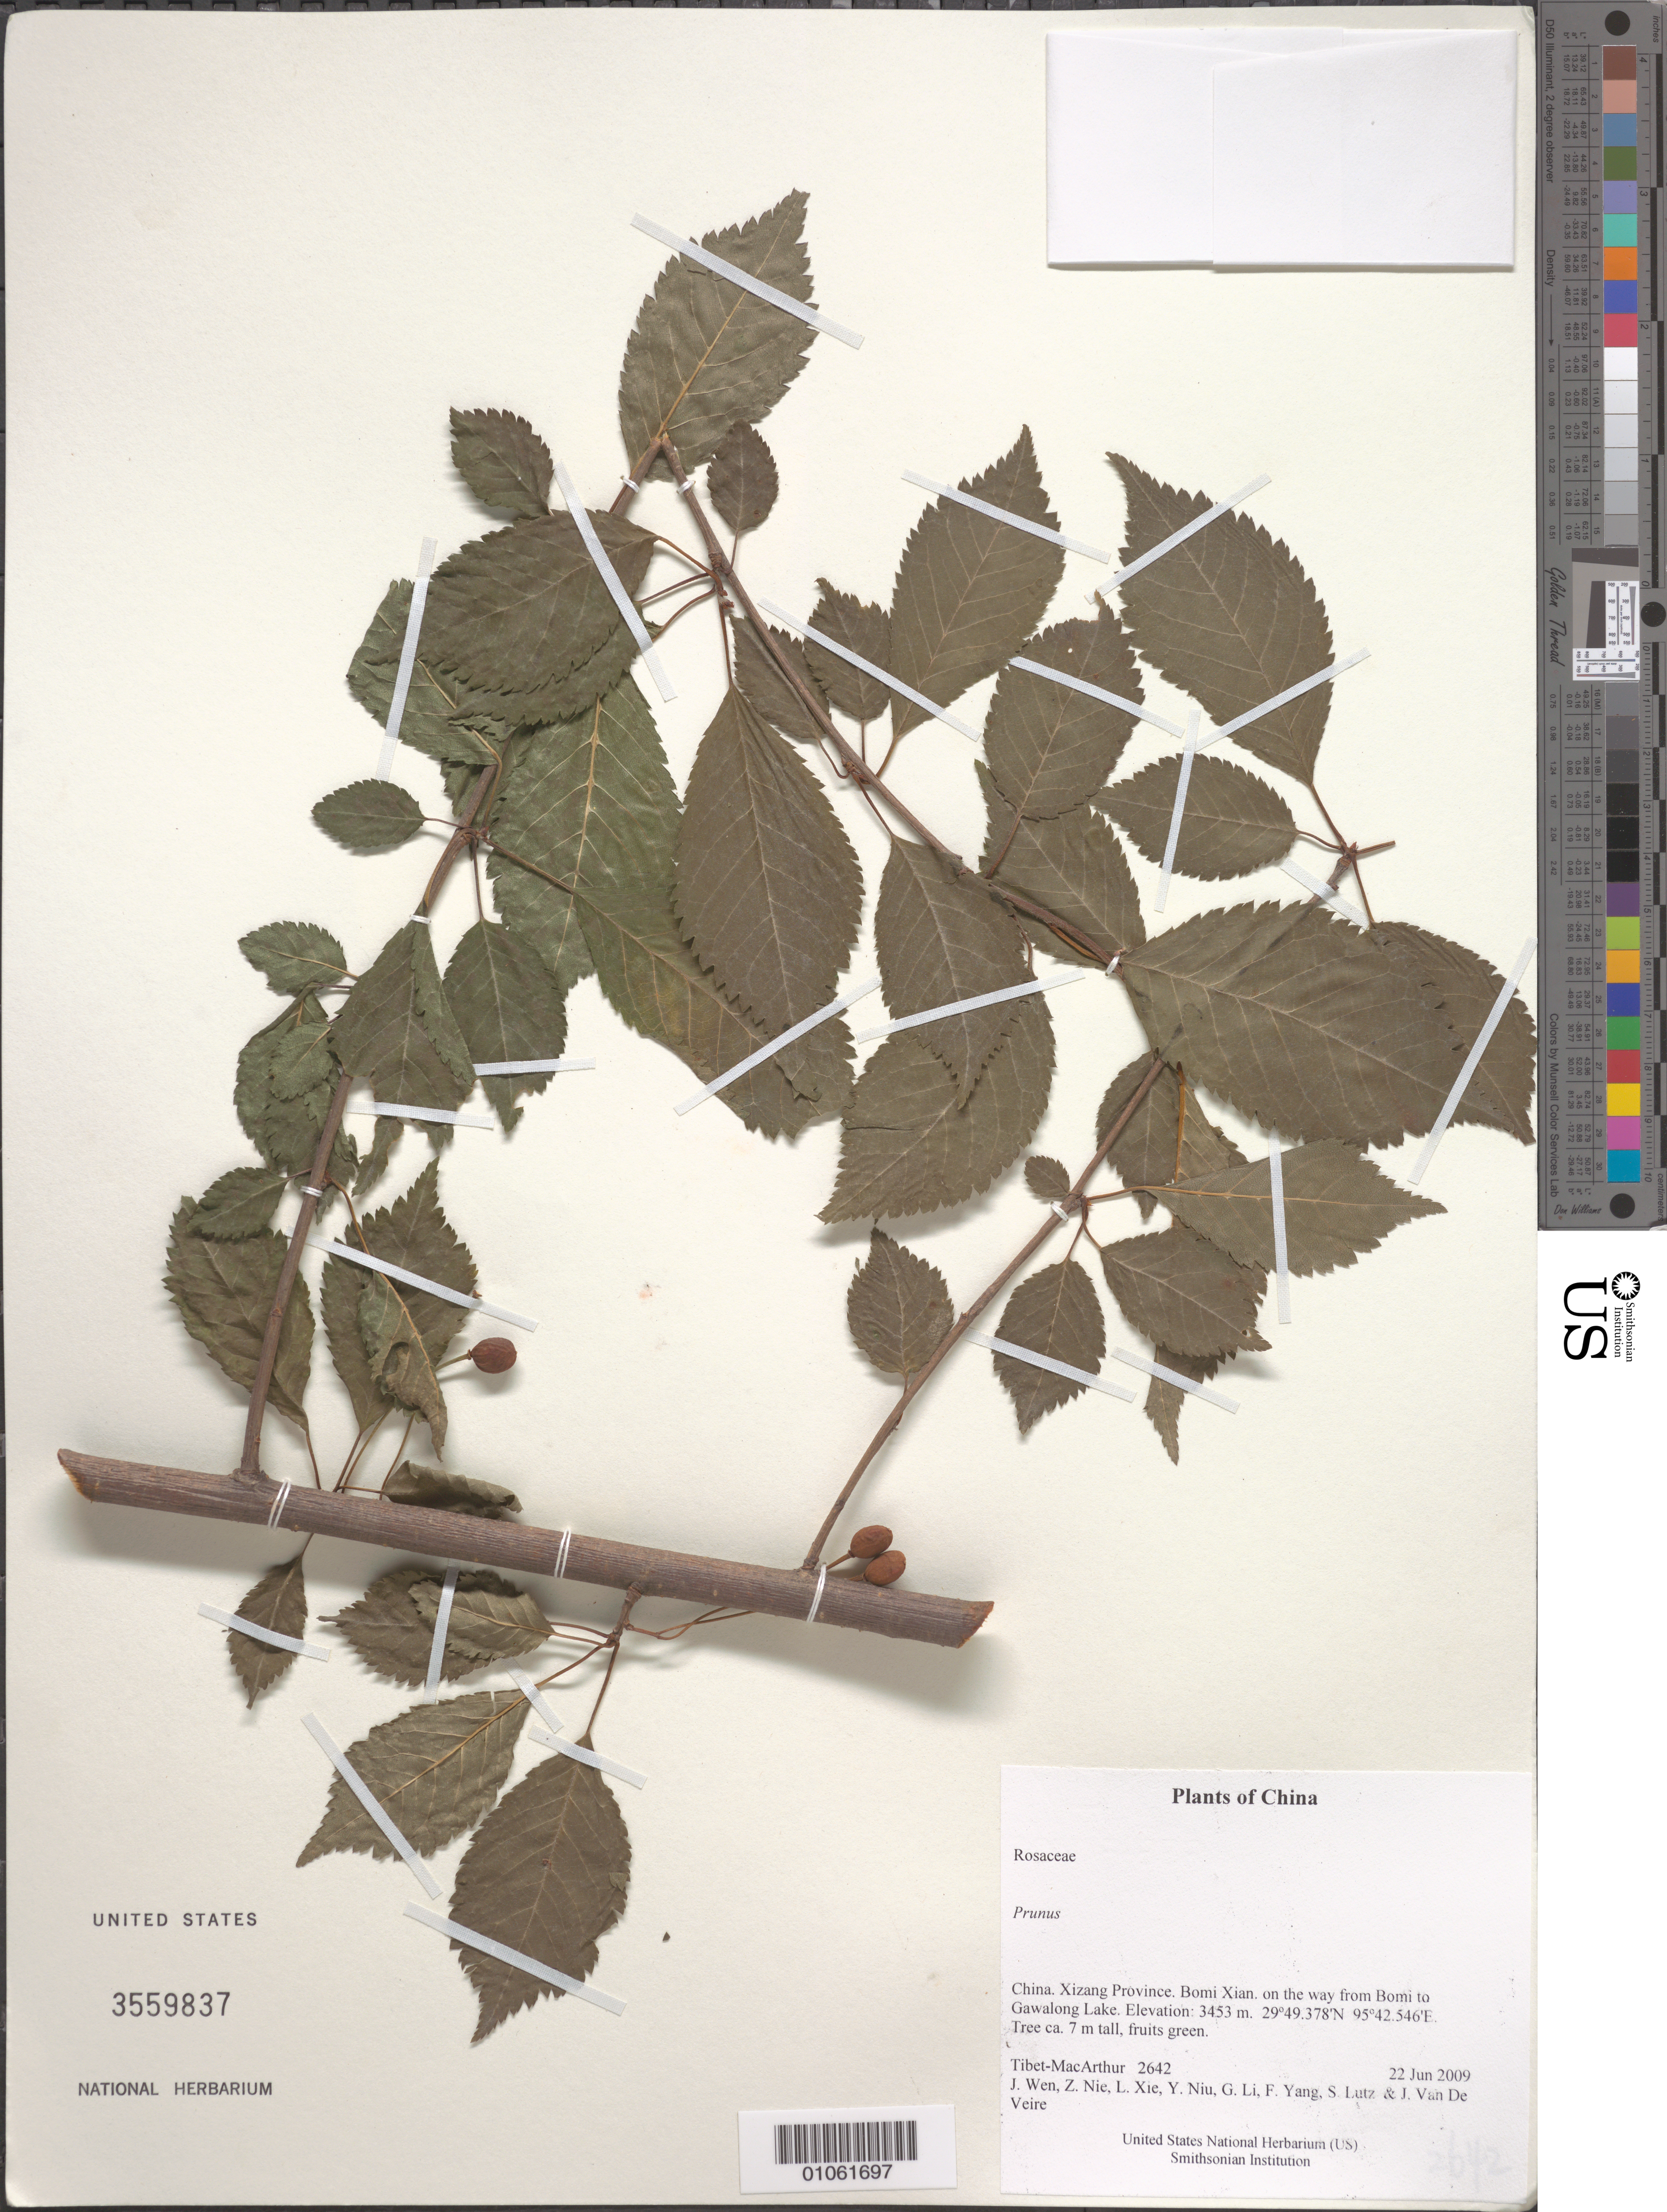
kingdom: Plantae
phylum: Tracheophyta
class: Magnoliopsida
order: Rosales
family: Rosaceae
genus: Prunus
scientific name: Prunus sp.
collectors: Tibet-MacArthur, J. Wen, Z. Nie, L. Xie, Y. Niu, G. Li, F. Yang, S. Lutz & J. Van De Veire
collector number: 2642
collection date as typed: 22 Jun 2009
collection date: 2009-06-22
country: China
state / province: Xizang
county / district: Bomi Xian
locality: on the way from Bomi to Gawalong Lake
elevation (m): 3453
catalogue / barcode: US 3559837